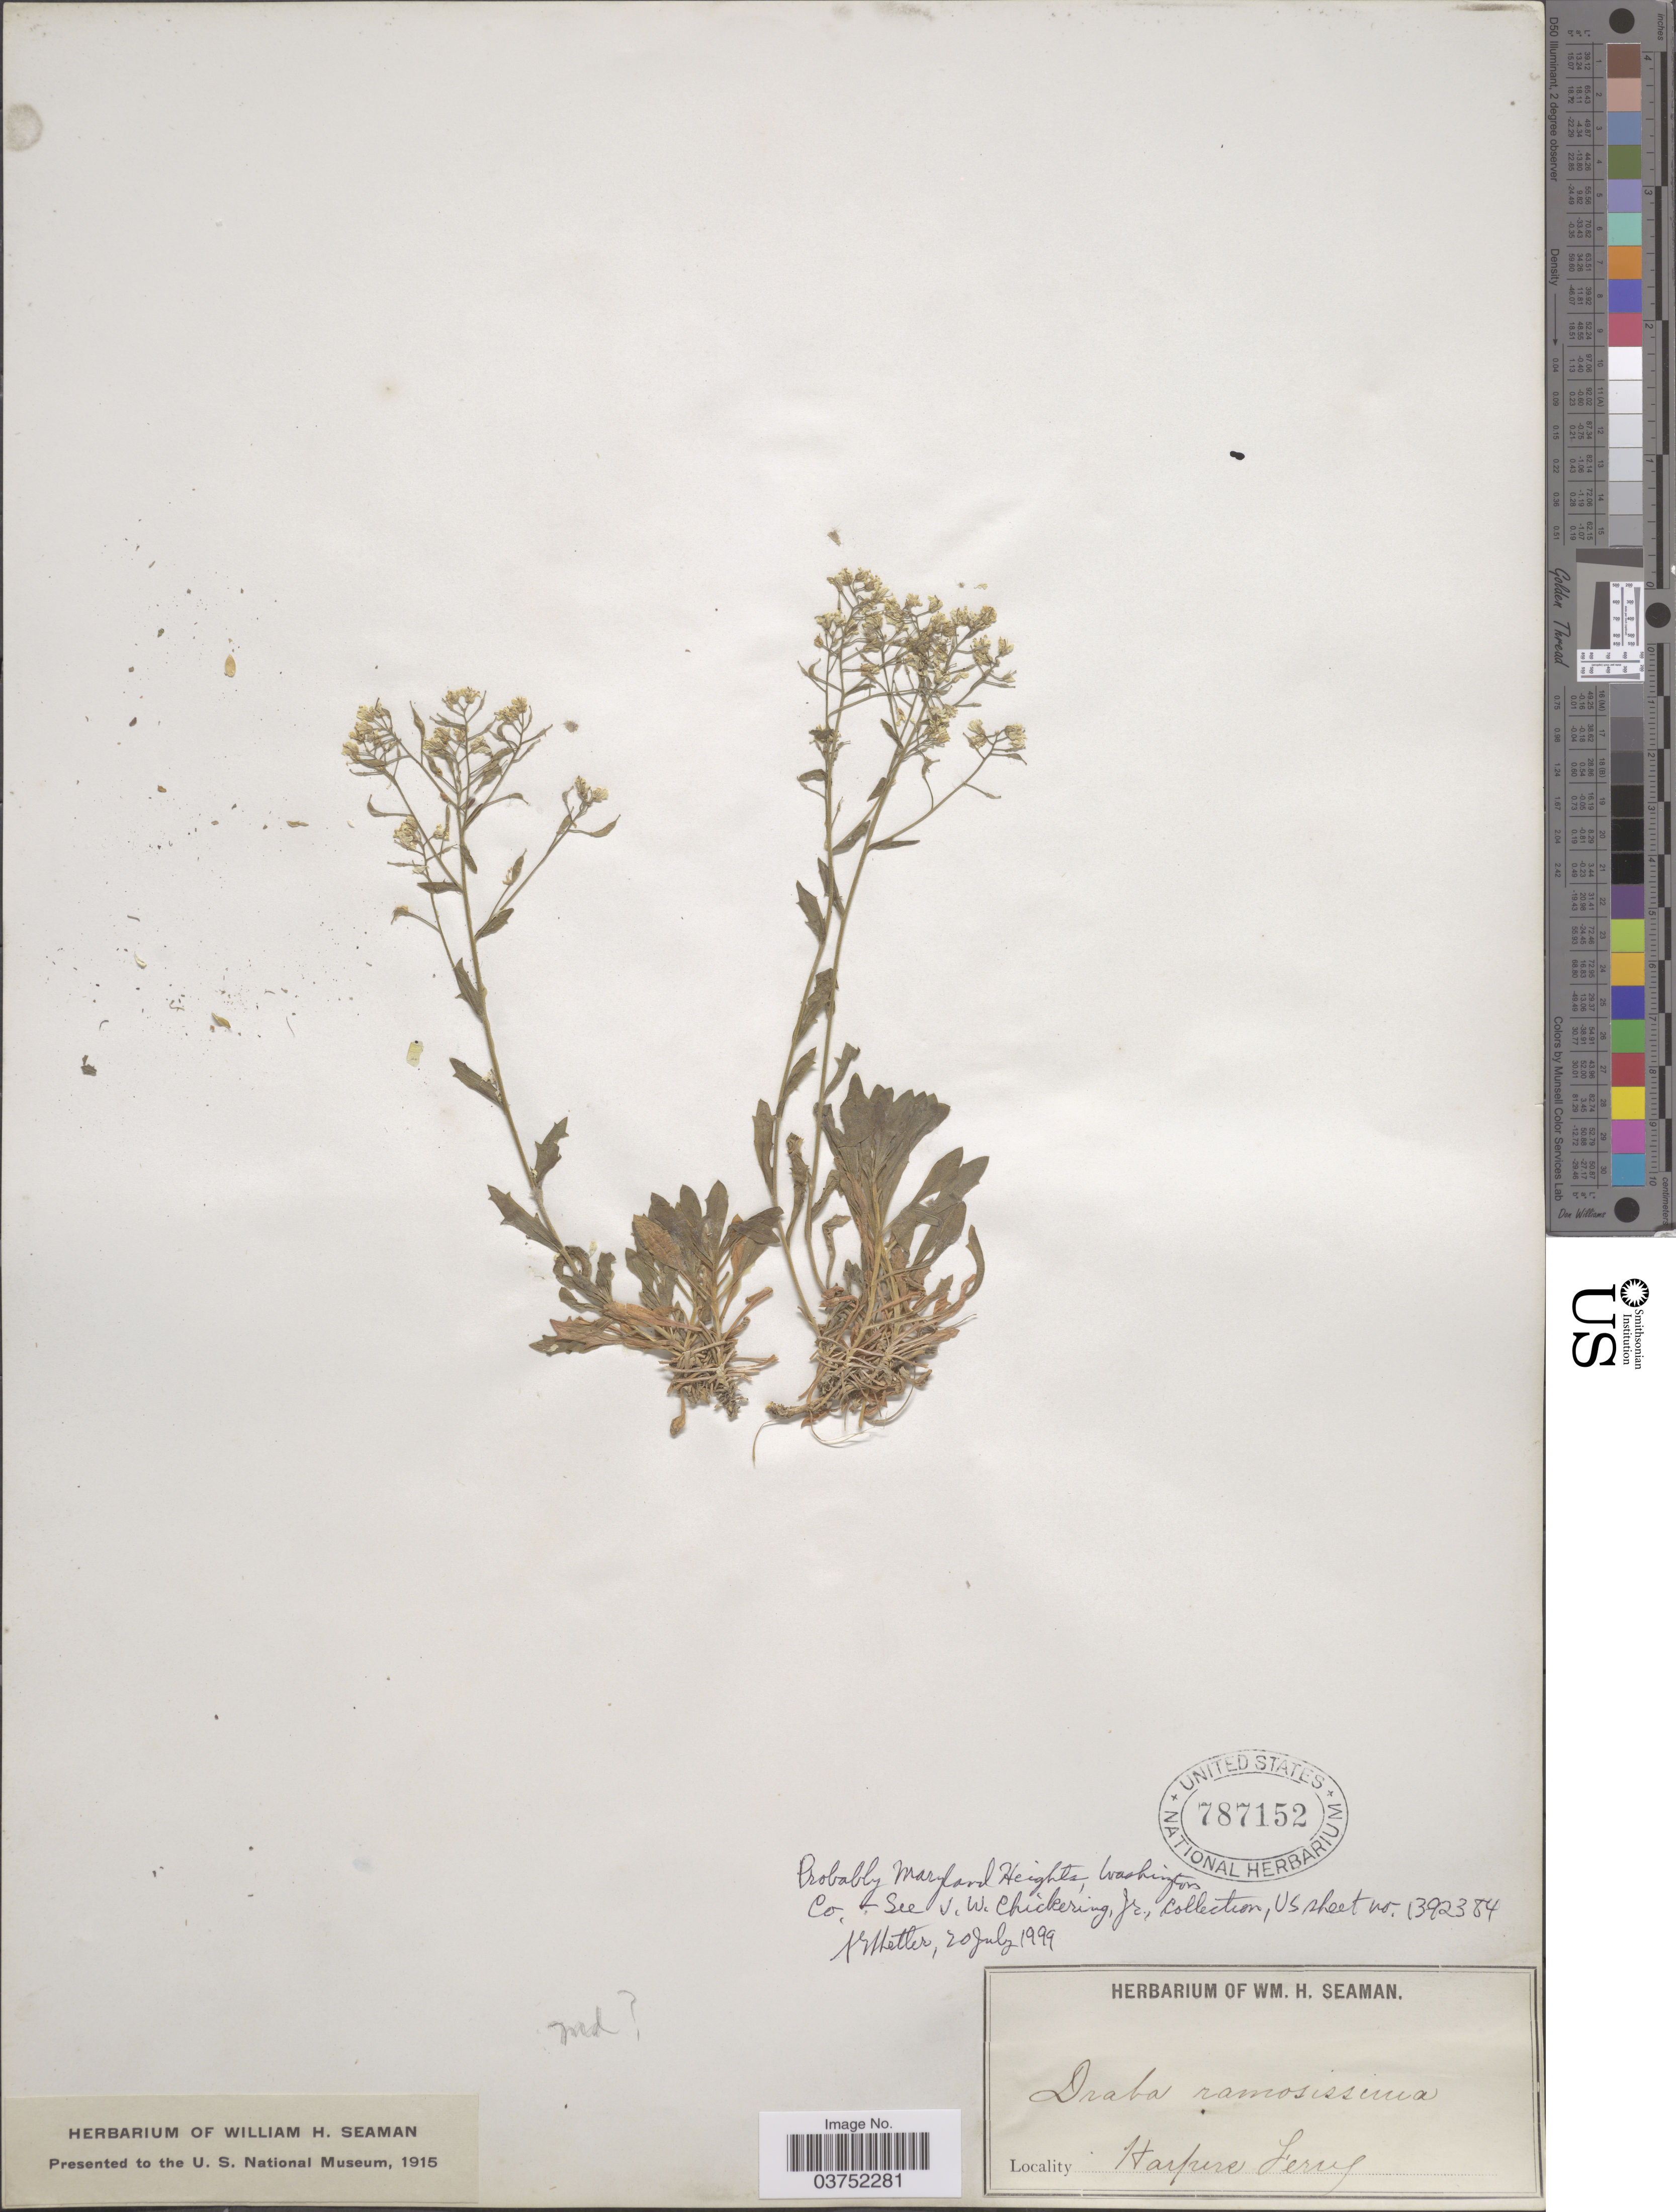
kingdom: Plantae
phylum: Tracheophyta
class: Magnoliopsida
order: Brassicales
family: Brassicaceae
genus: Draba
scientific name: Draba ramosissima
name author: Desv.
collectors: Ex herb. W. H. Seaman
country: United States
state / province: Maryland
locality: Md [unsure placement]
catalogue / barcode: US 787152